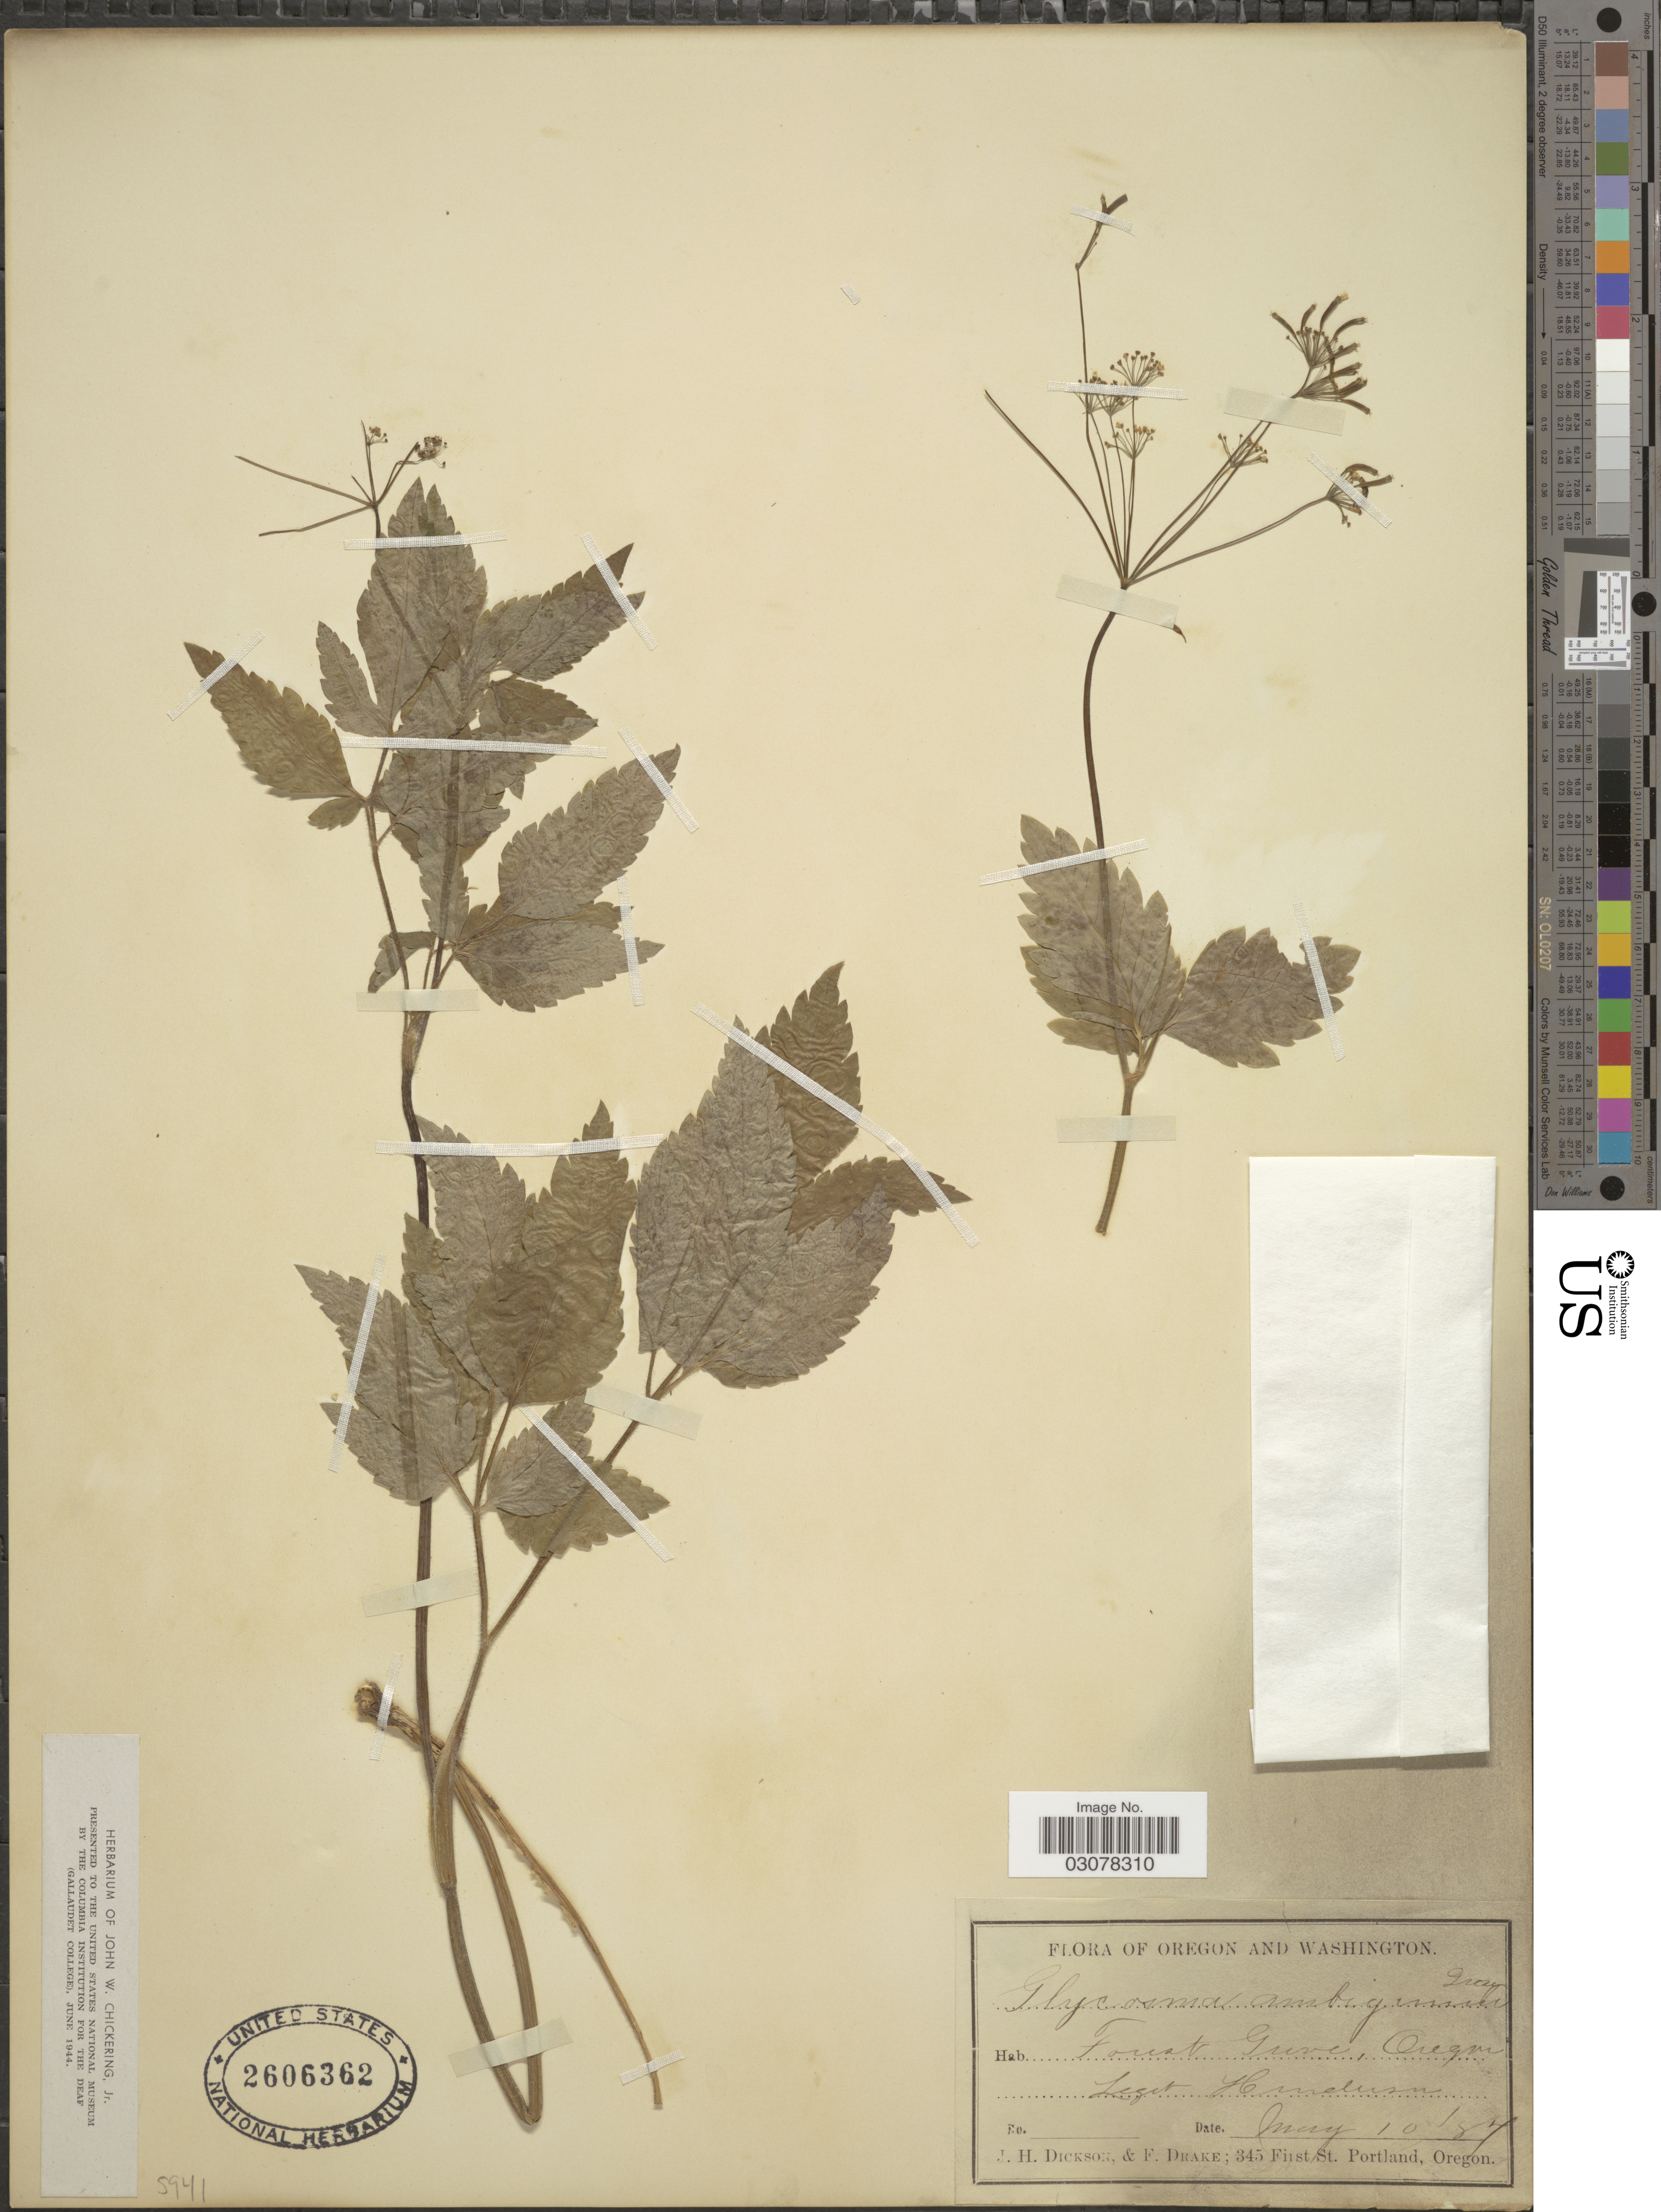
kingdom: Plantae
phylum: Tracheophyta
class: Magnoliopsida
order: Apiales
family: Apiaceae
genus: Osmorhiza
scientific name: Osmorhiza ambigua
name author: (A. Gray) J.M. Coult. & Rose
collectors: -. Henderson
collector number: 345?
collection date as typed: Transcribed d/m/y: 10/5/87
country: United States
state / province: Oregon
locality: Forest Grove.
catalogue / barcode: US 2606362